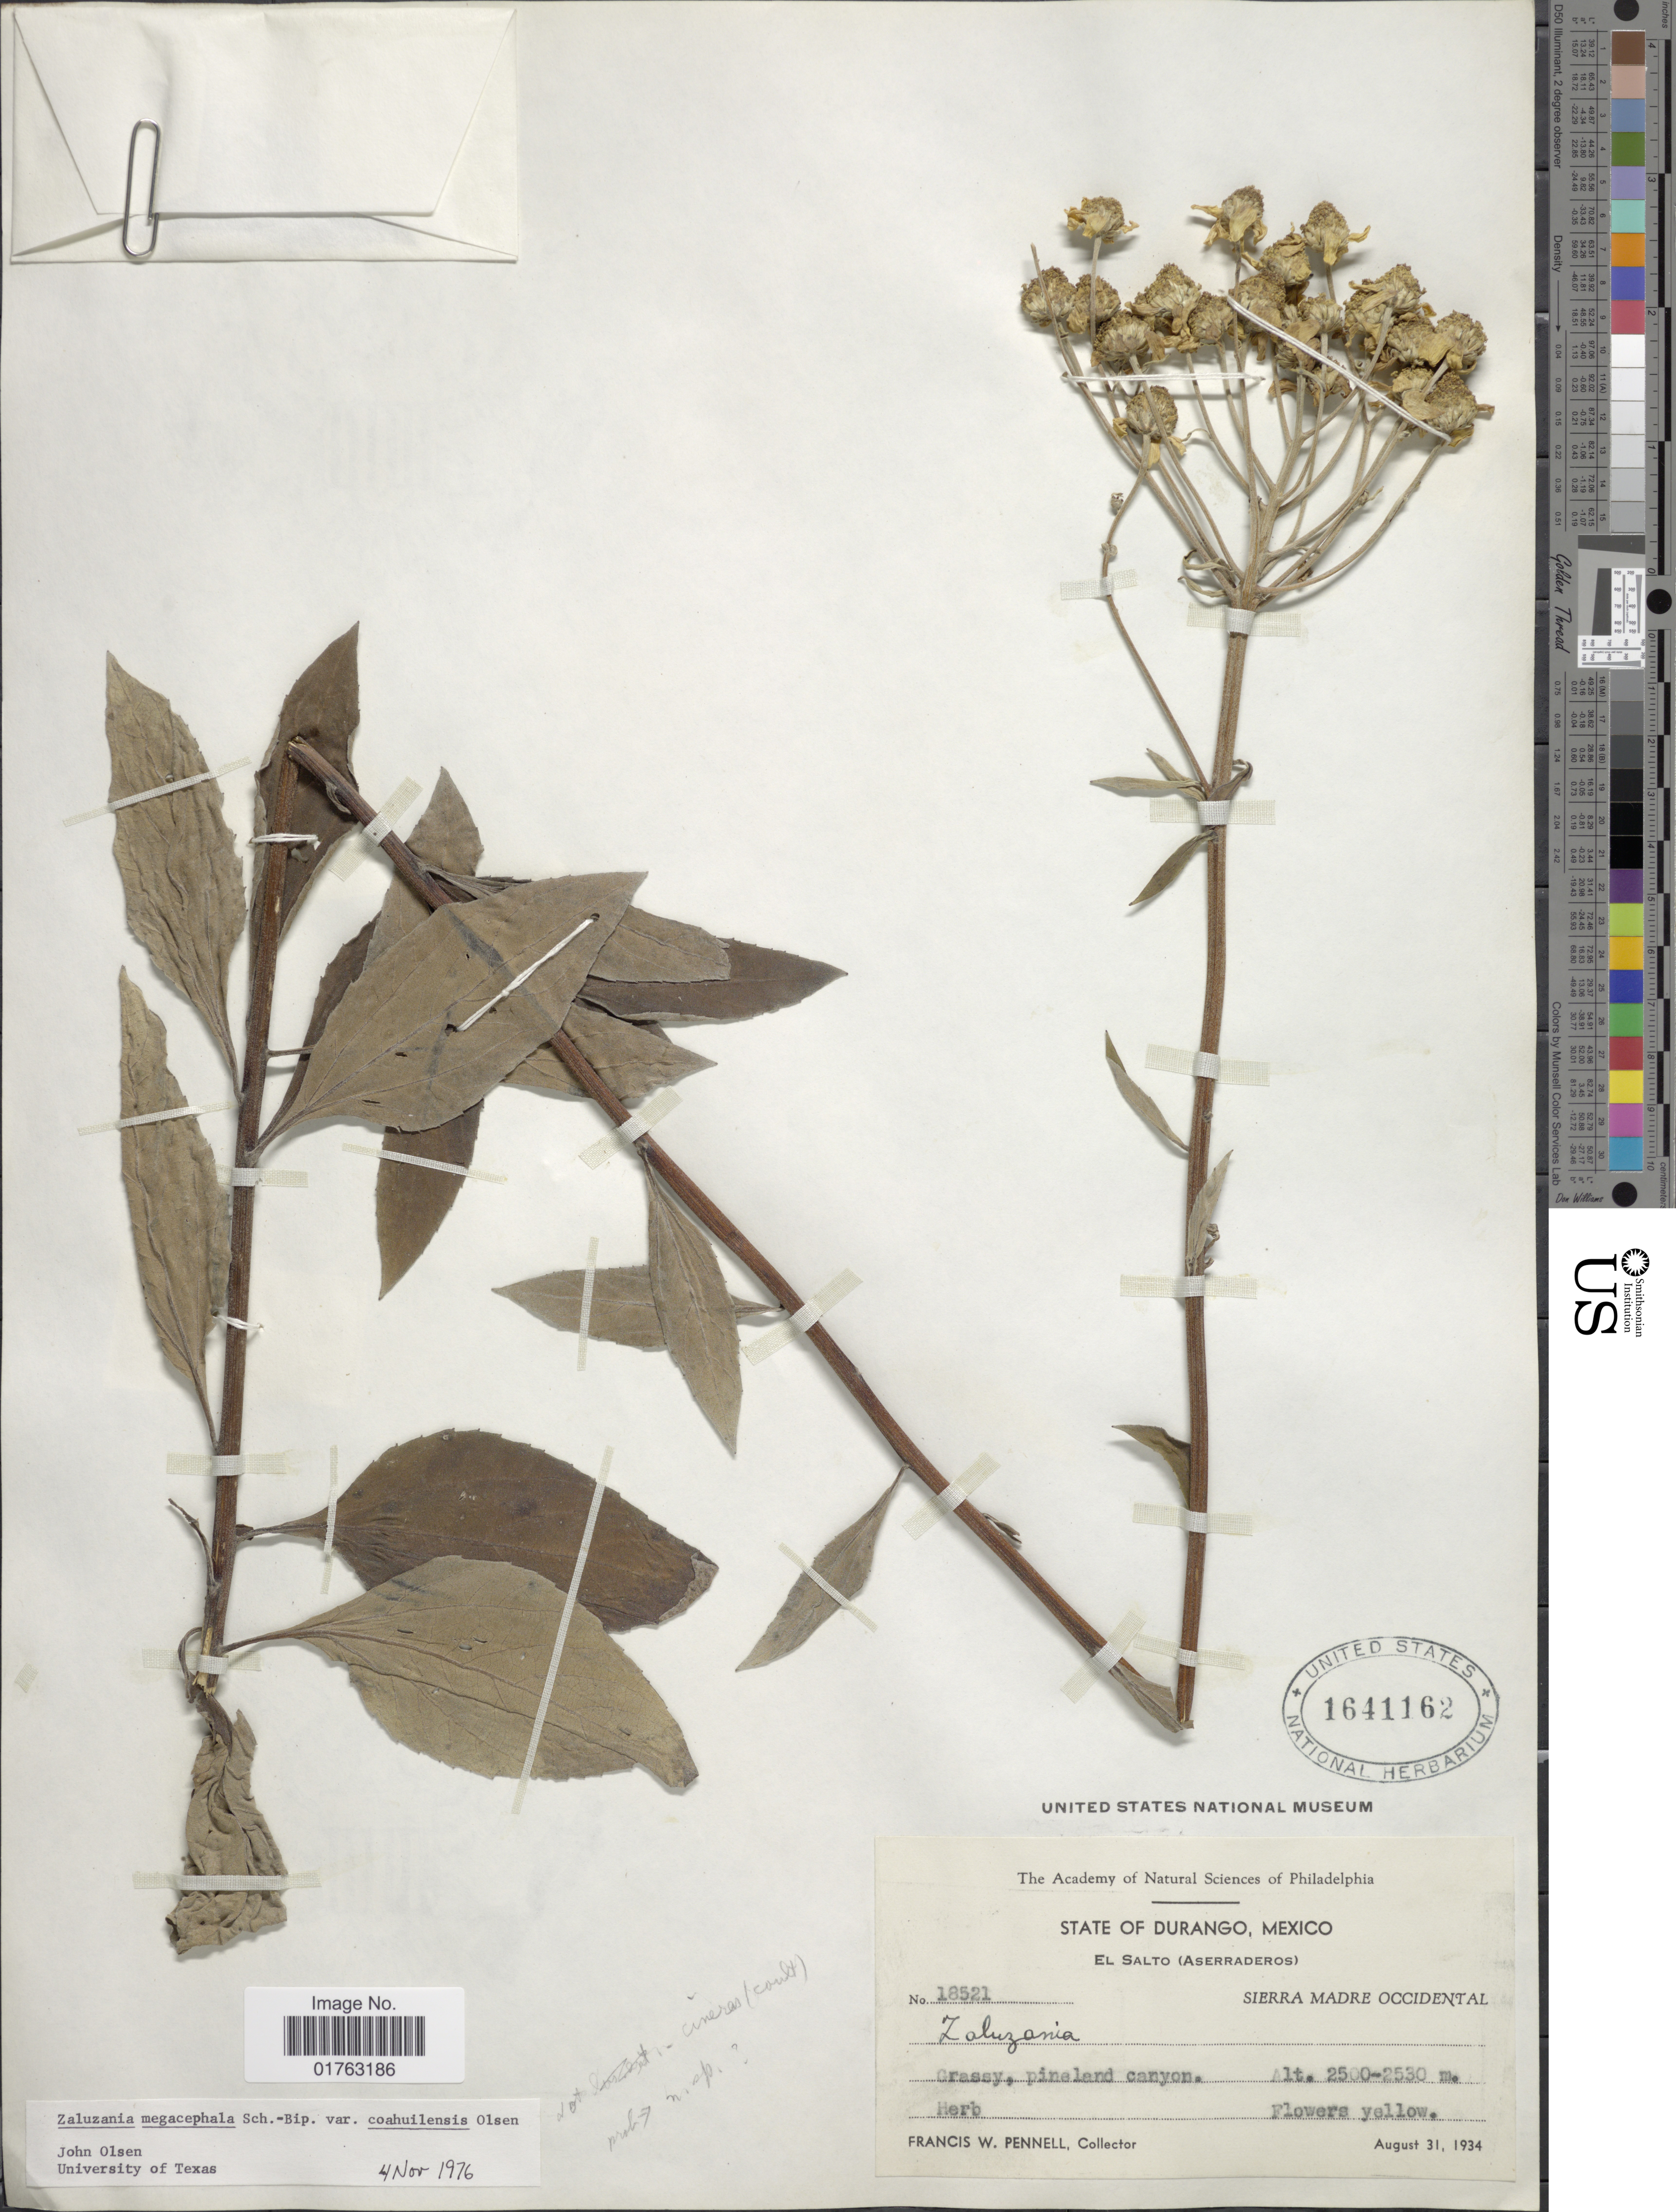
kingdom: Plantae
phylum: Tracheophyta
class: Magnoliopsida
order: Asterales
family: Asteraceae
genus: Zaluzania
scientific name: Zaluzania megacephala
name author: Sch. Bip.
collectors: F. W. Pennell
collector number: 18521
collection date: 1934-08-31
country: Mexico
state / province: Durango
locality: El Salto (Aserraderos), Sierra Madre Occidental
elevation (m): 2500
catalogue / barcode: US 1641162